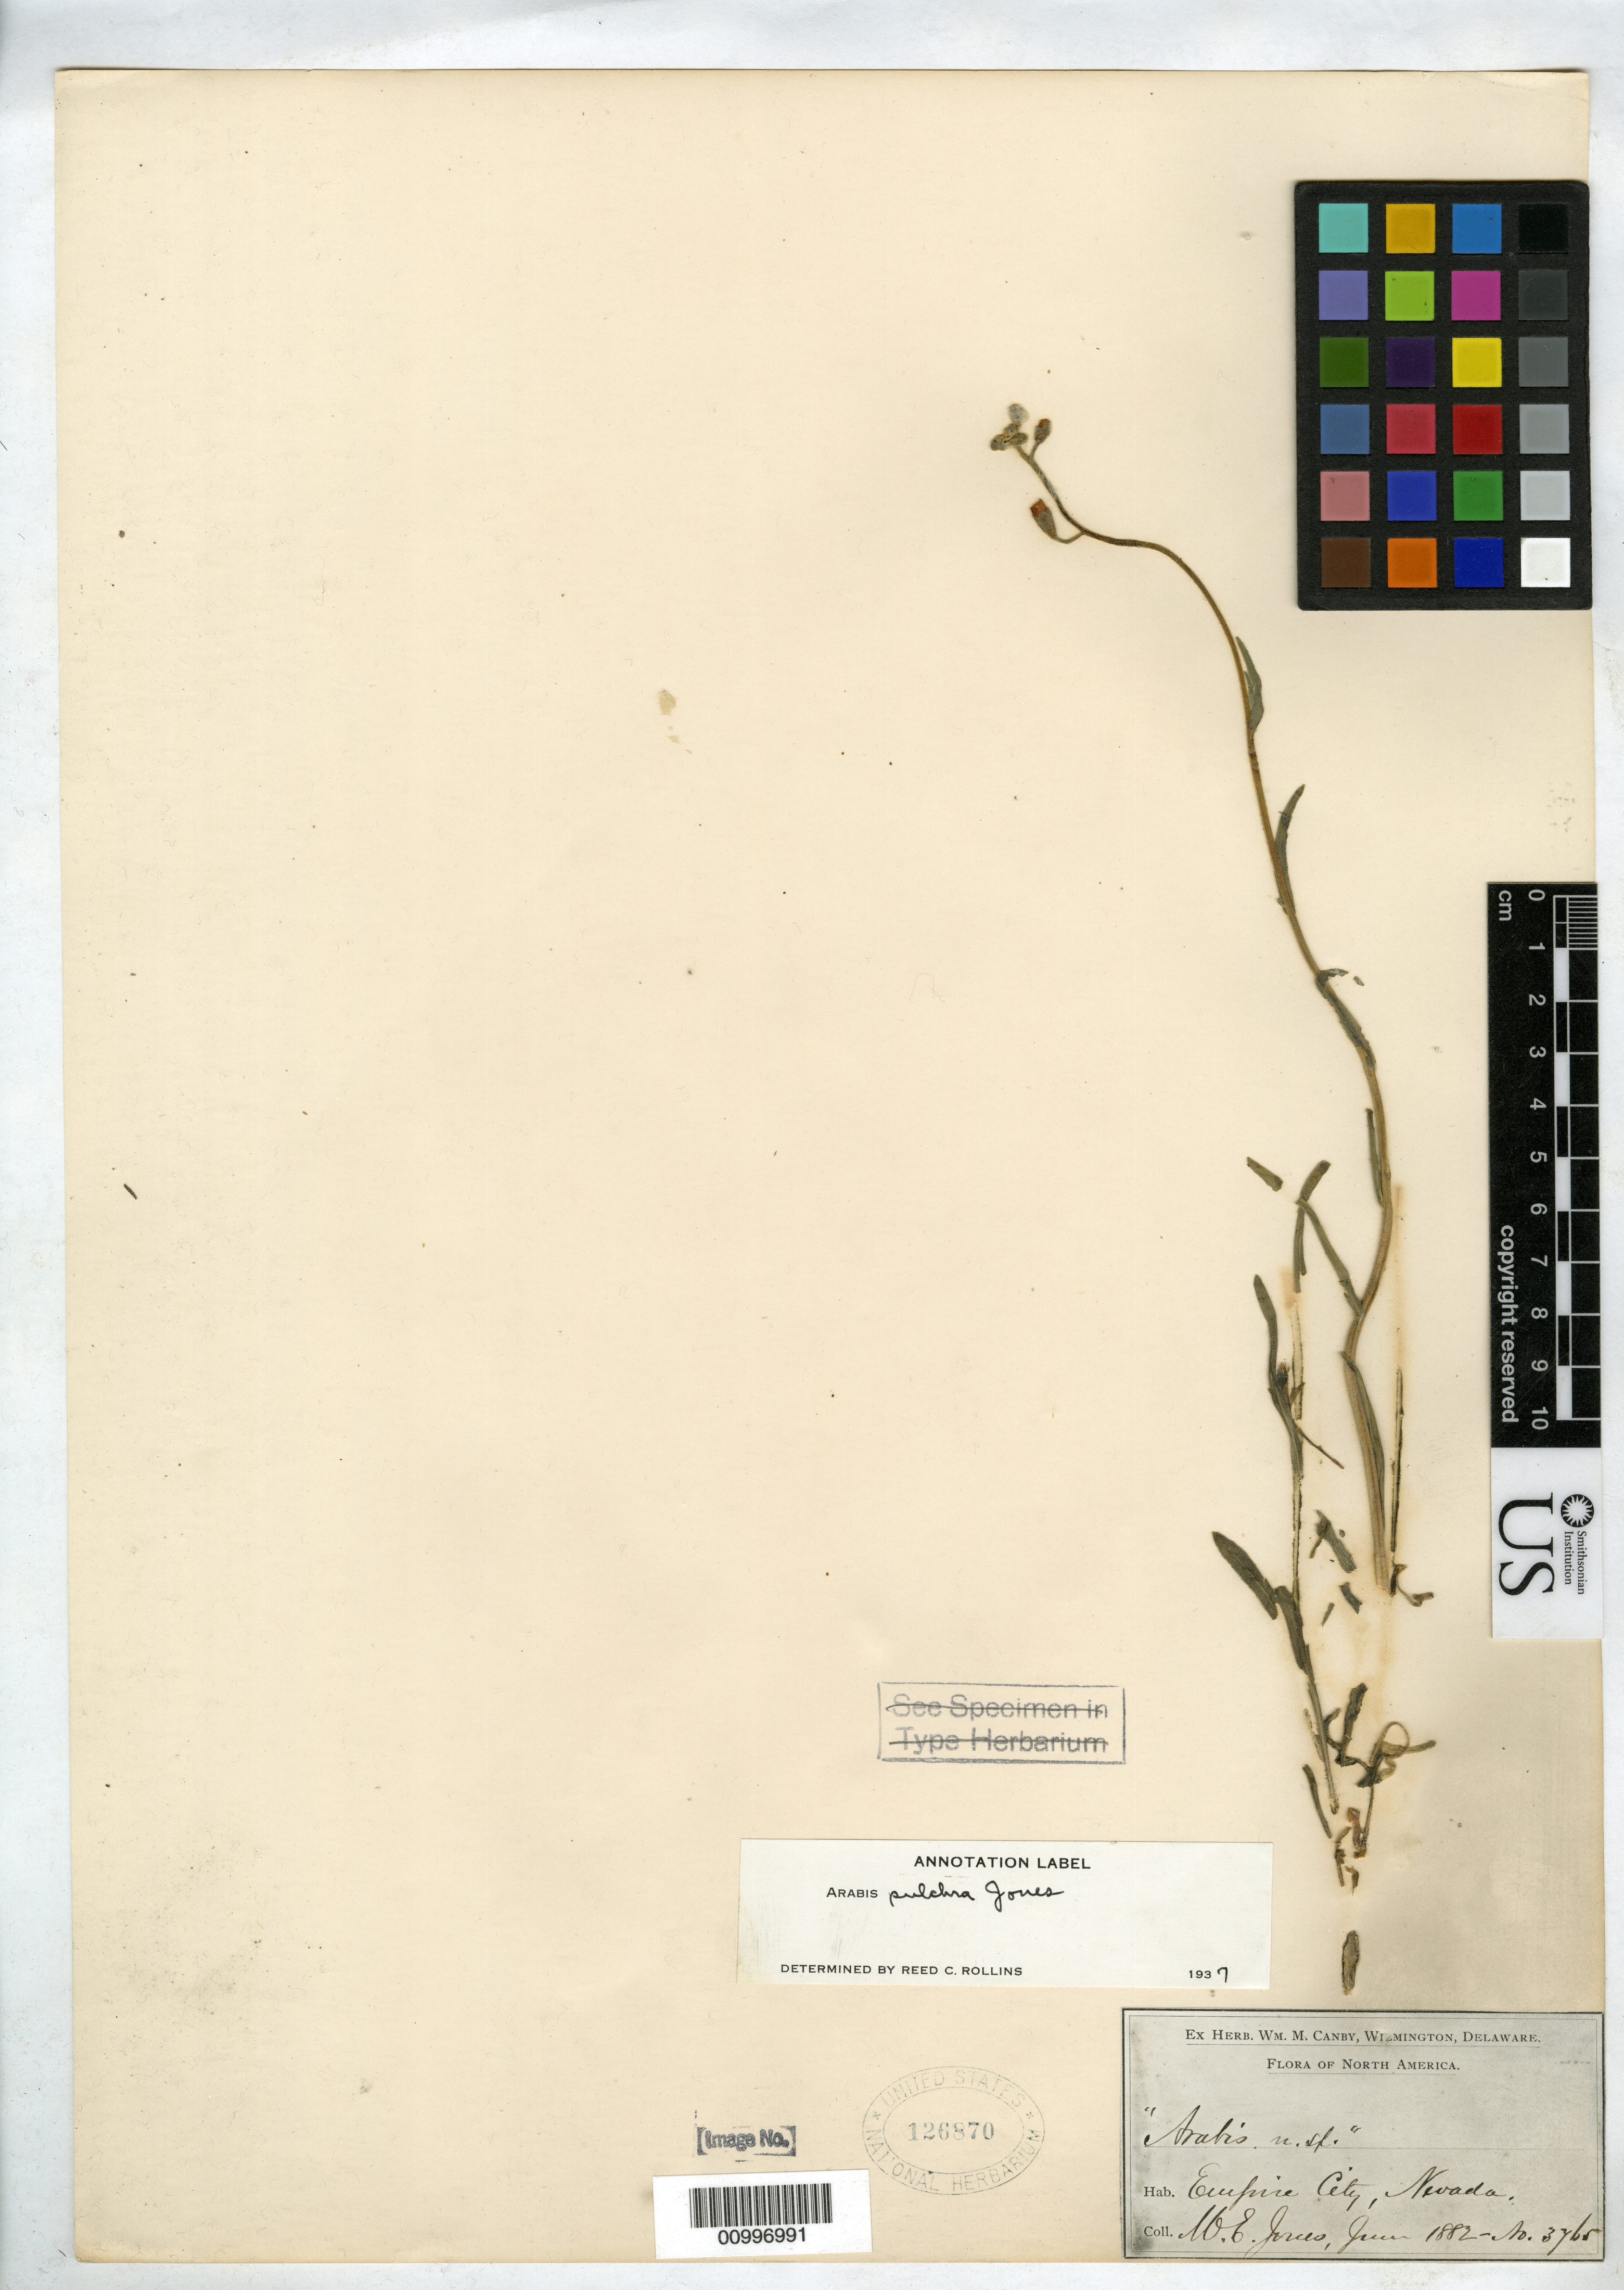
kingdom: Plantae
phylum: Tracheophyta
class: Magnoliopsida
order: Brassicales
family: Brassicaceae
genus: Arabis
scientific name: Arabis pulchra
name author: M.E. Jones ex S. Watson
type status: Isolectotype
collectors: M. E. Jones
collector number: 3765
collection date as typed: Jun 1882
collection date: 1882-06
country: United States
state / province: Nevada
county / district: Carson City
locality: Empire City.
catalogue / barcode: US 126870